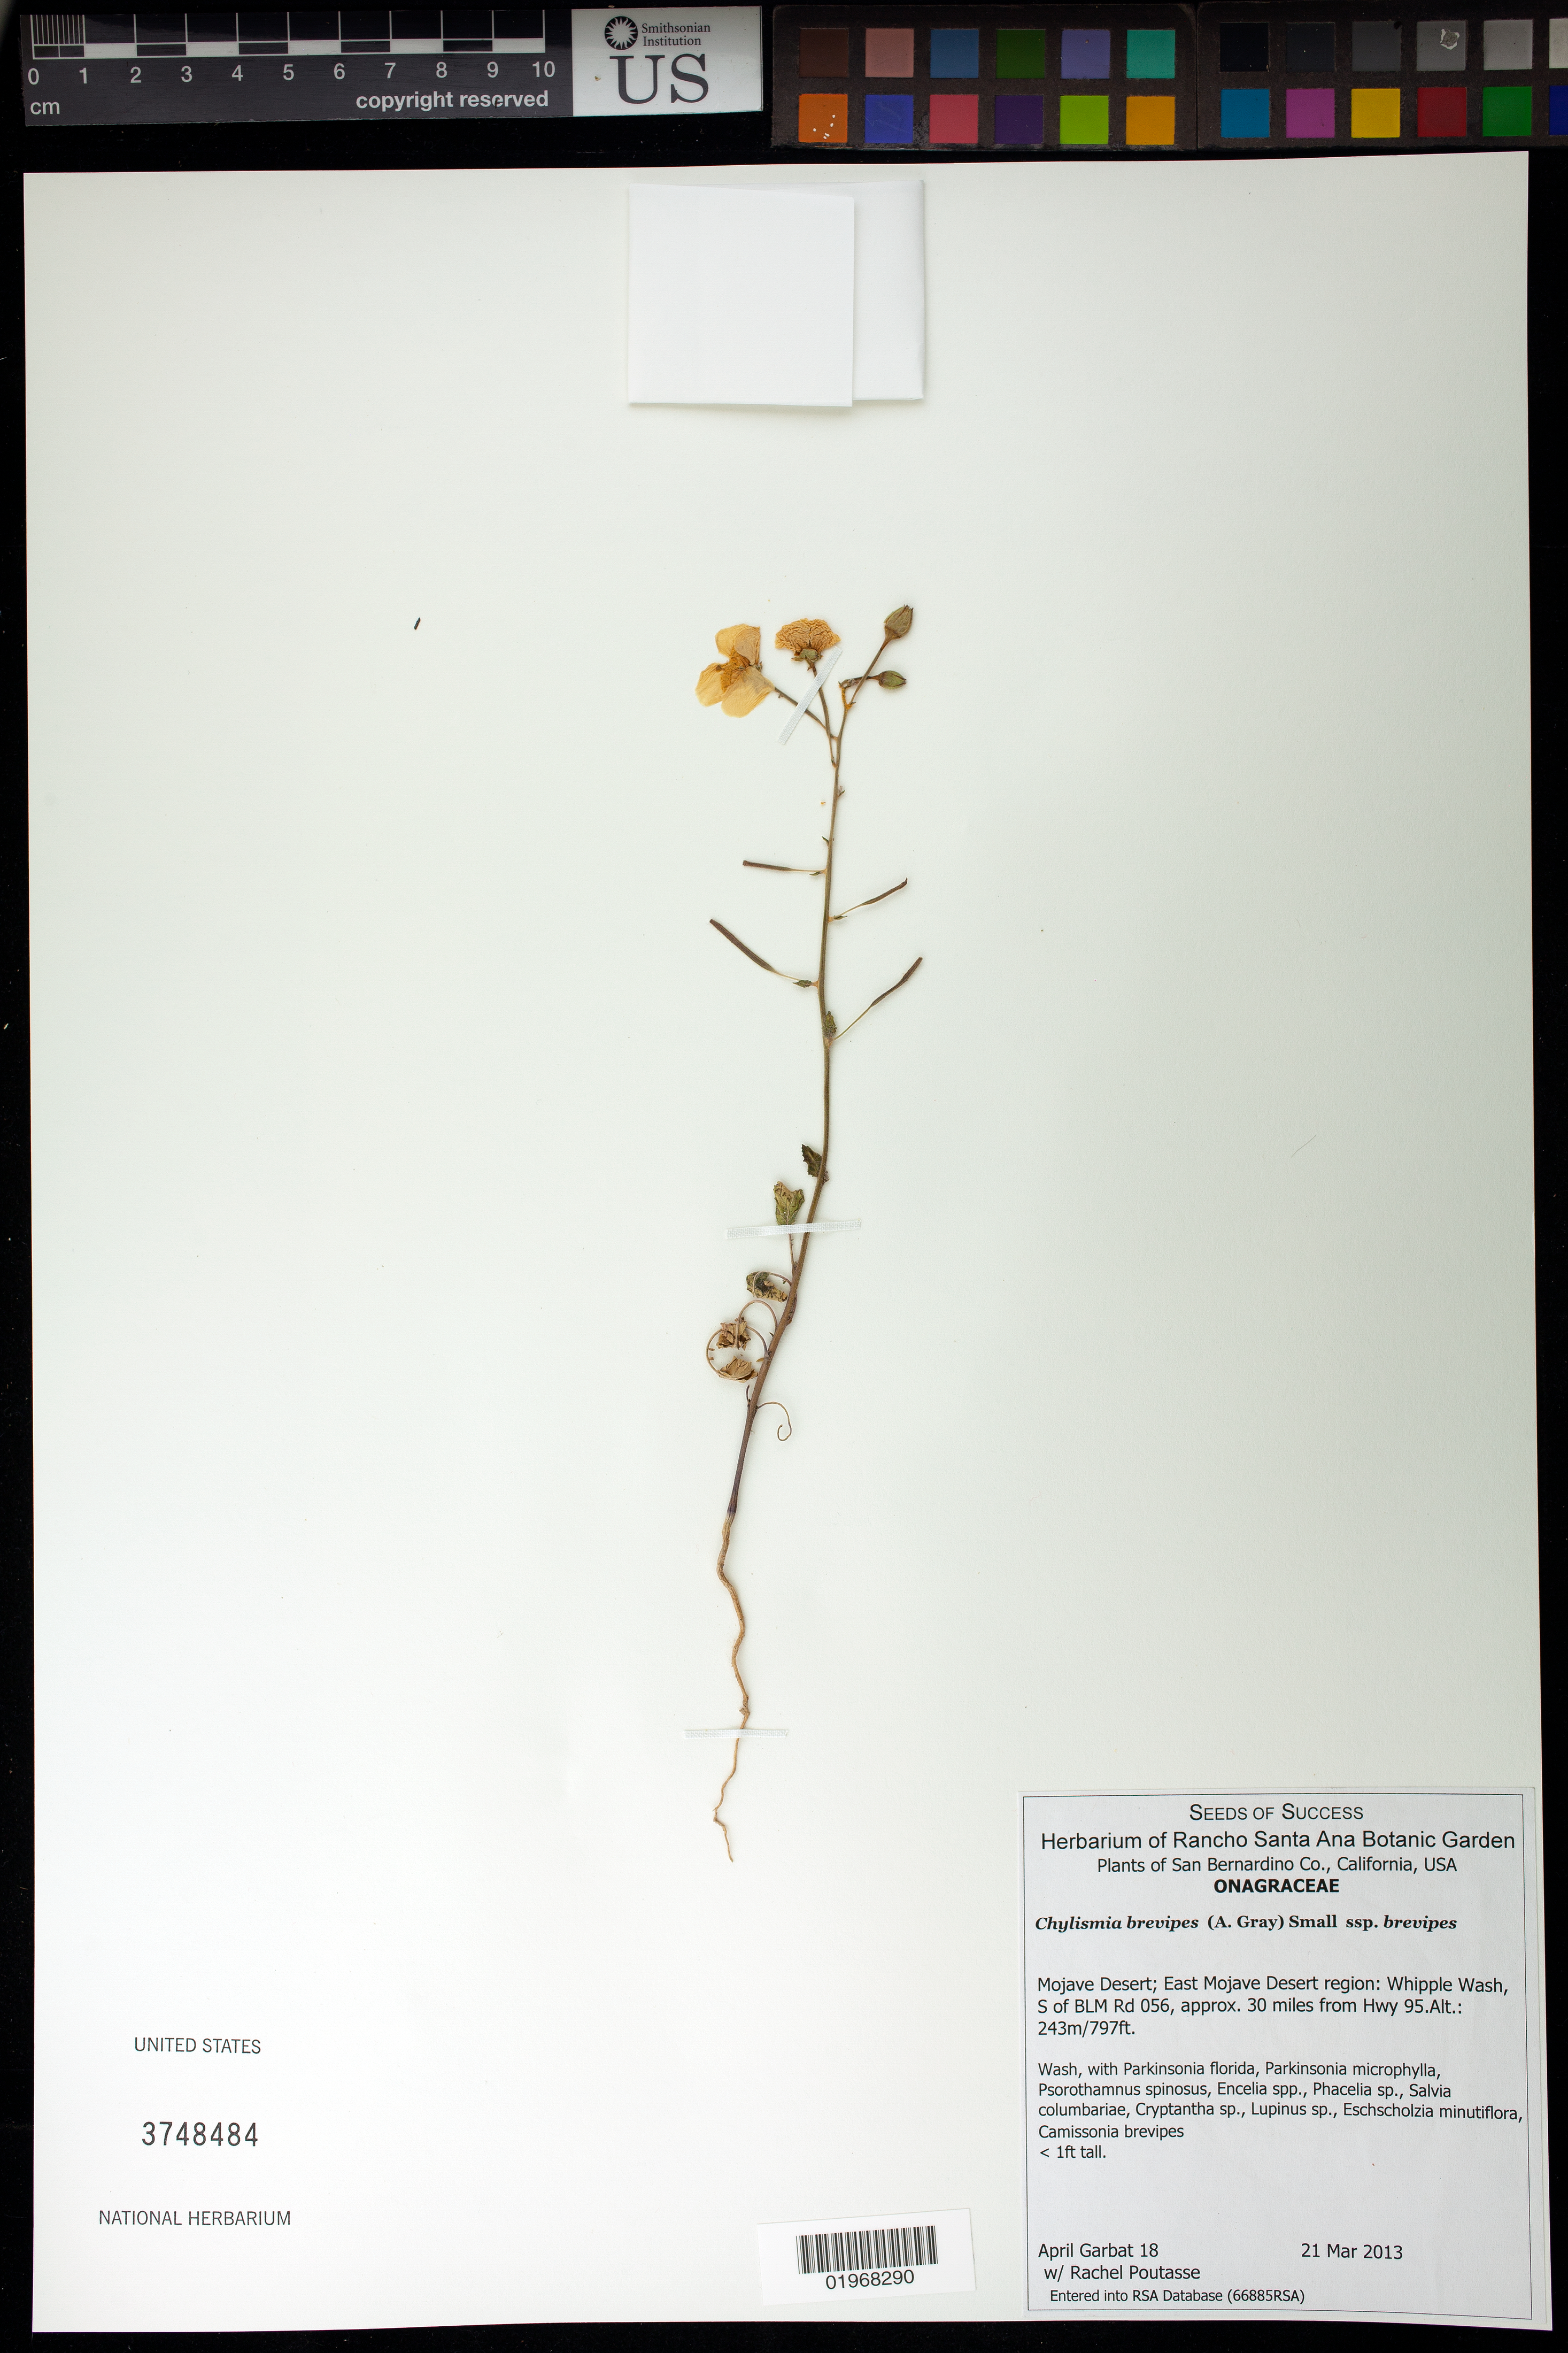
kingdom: Plantae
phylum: Tracheophyta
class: Magnoliopsida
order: Myrtales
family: Onagraceae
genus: Chylismia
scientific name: Chylismia brevipes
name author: (A. Gray) Small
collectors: A. Garbat & R. Poutasse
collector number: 18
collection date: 2013-03-21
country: United States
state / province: California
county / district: San Bernardino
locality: Mojave Desert, East region. Whipple Wash, S of BLM Rd 056, approx. 30 mi. from Hwy 95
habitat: Wash. With Encelia sp., Phacelia sp., Cryptantha sp., Lupinua sp.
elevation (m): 243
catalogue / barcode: US 3748484